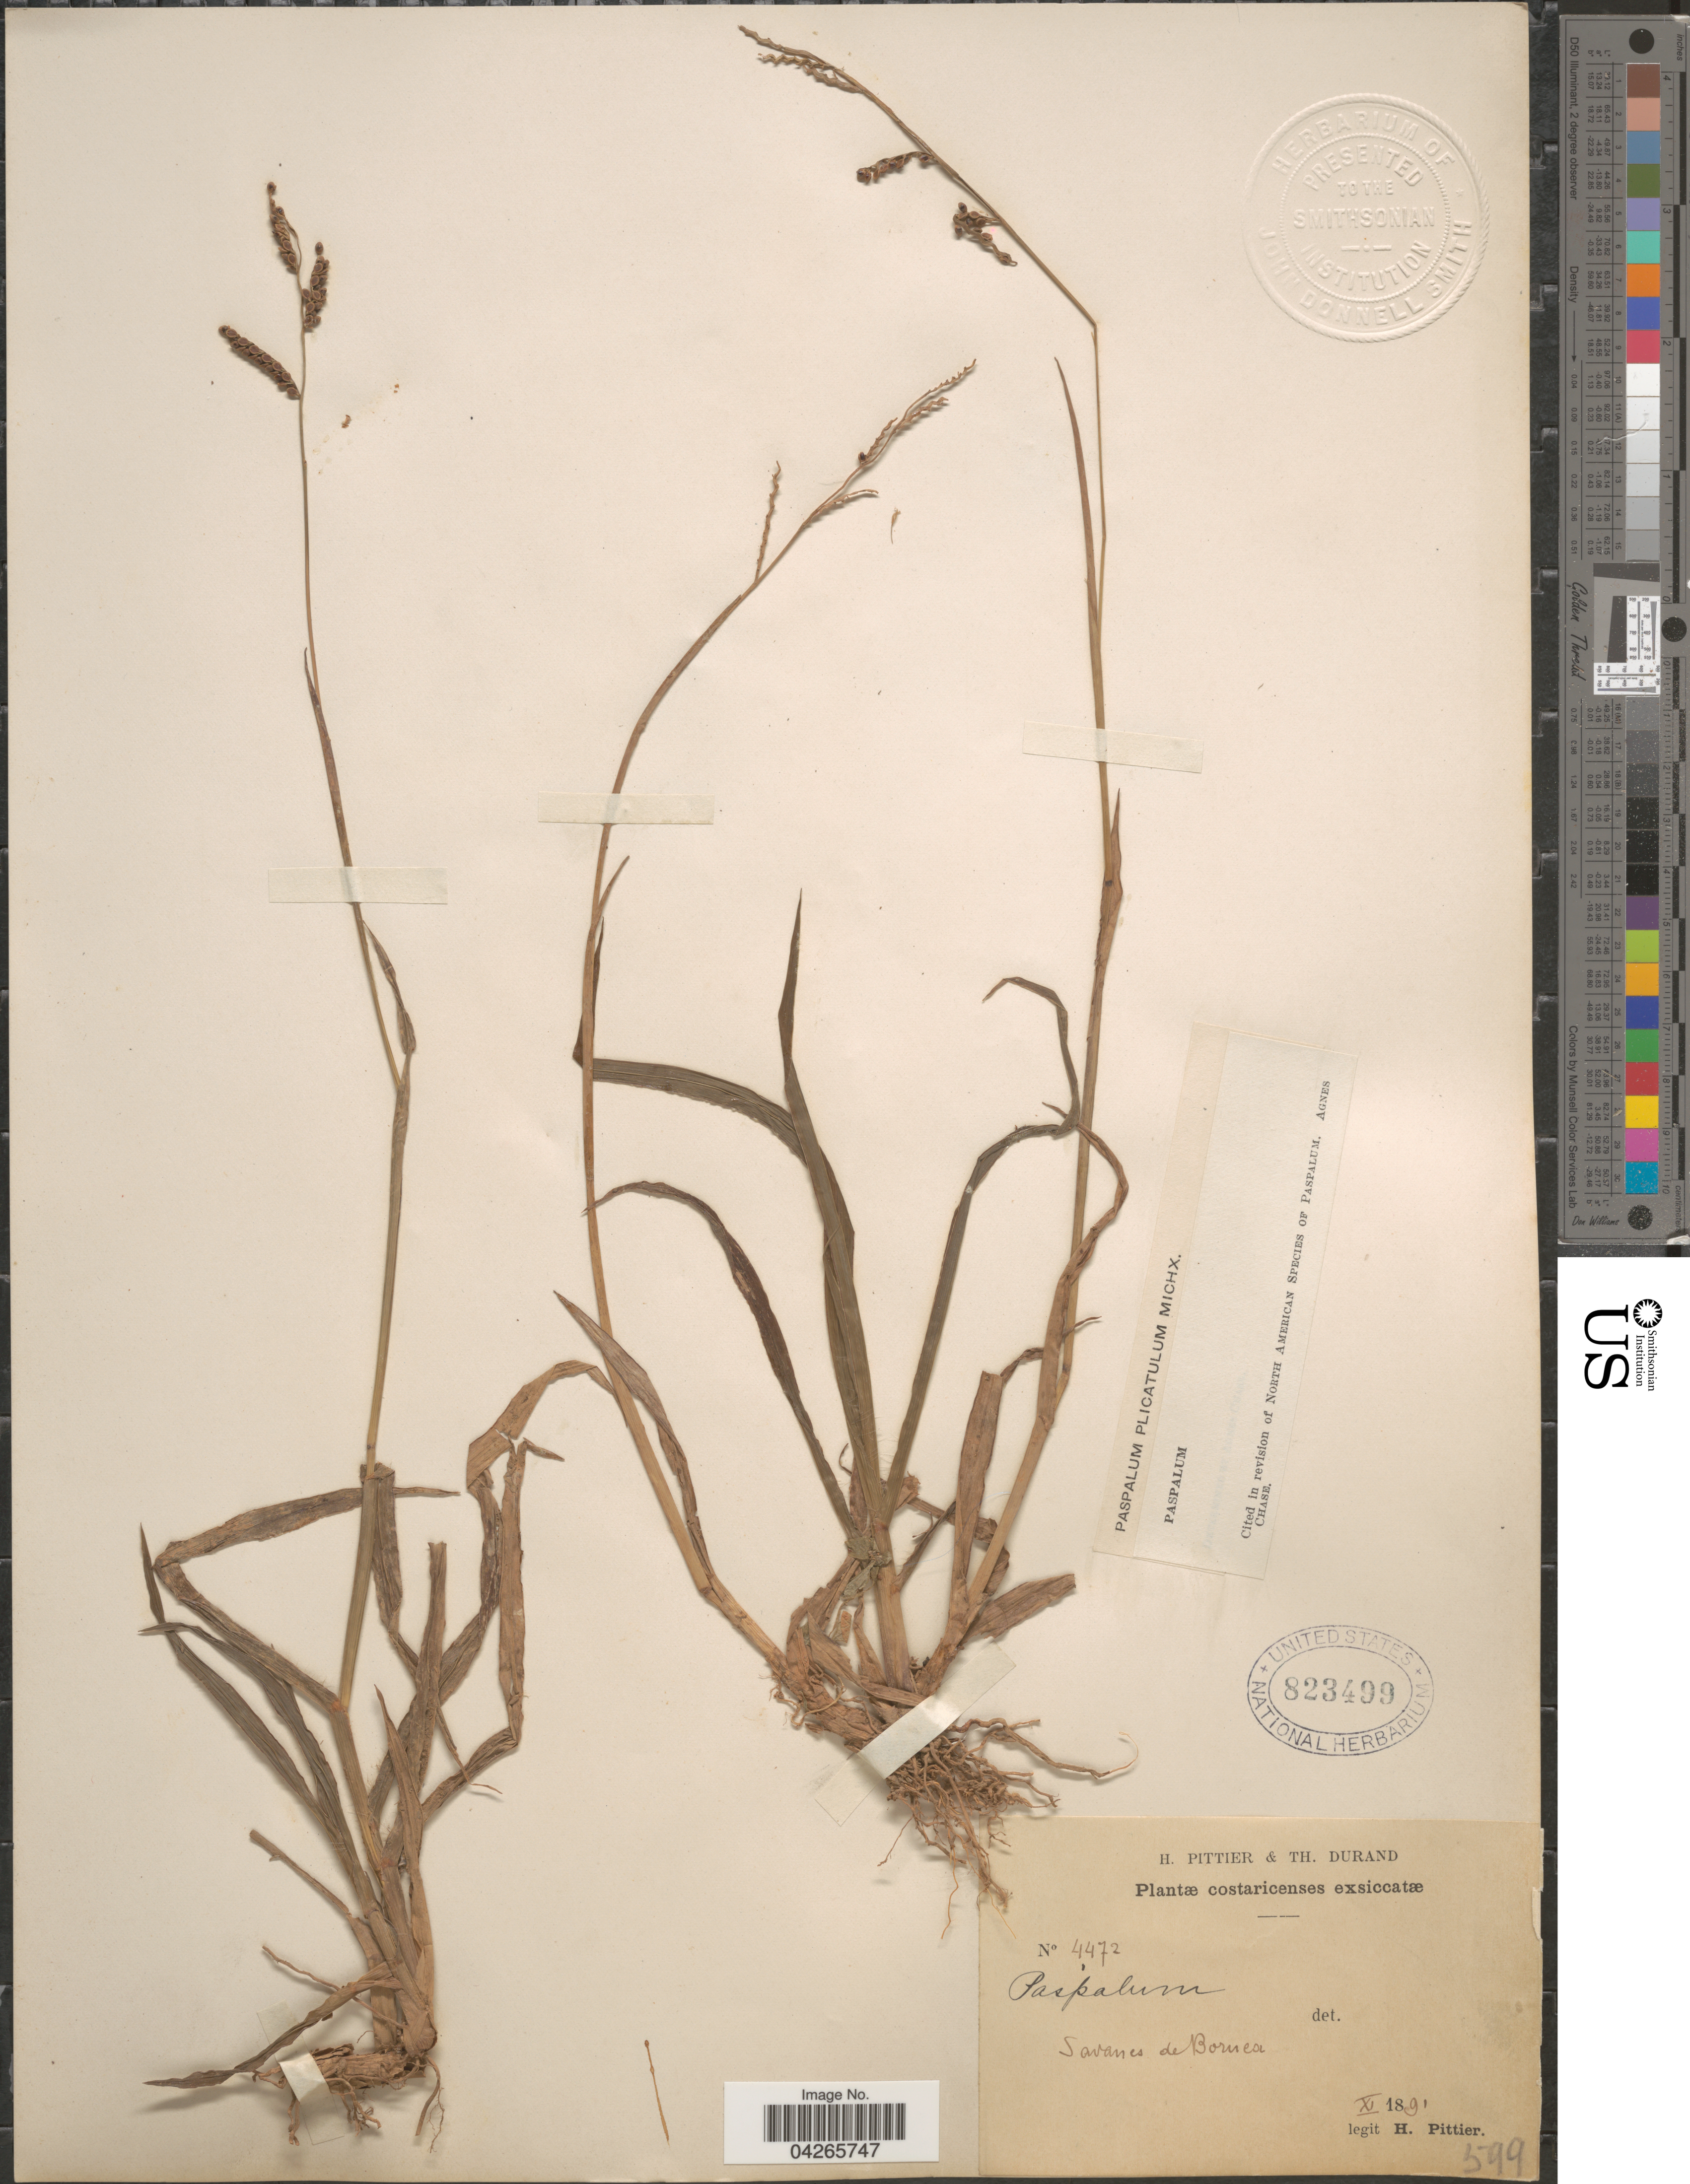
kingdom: Plantae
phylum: Tracheophyta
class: Liliopsida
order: Poales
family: Poaceae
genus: Paspalum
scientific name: Paspalum plicatulum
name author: Michx.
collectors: H. F. Pittier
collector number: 4472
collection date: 1891-10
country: Costa Rica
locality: Savanes de Boruca.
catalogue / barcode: US 823499